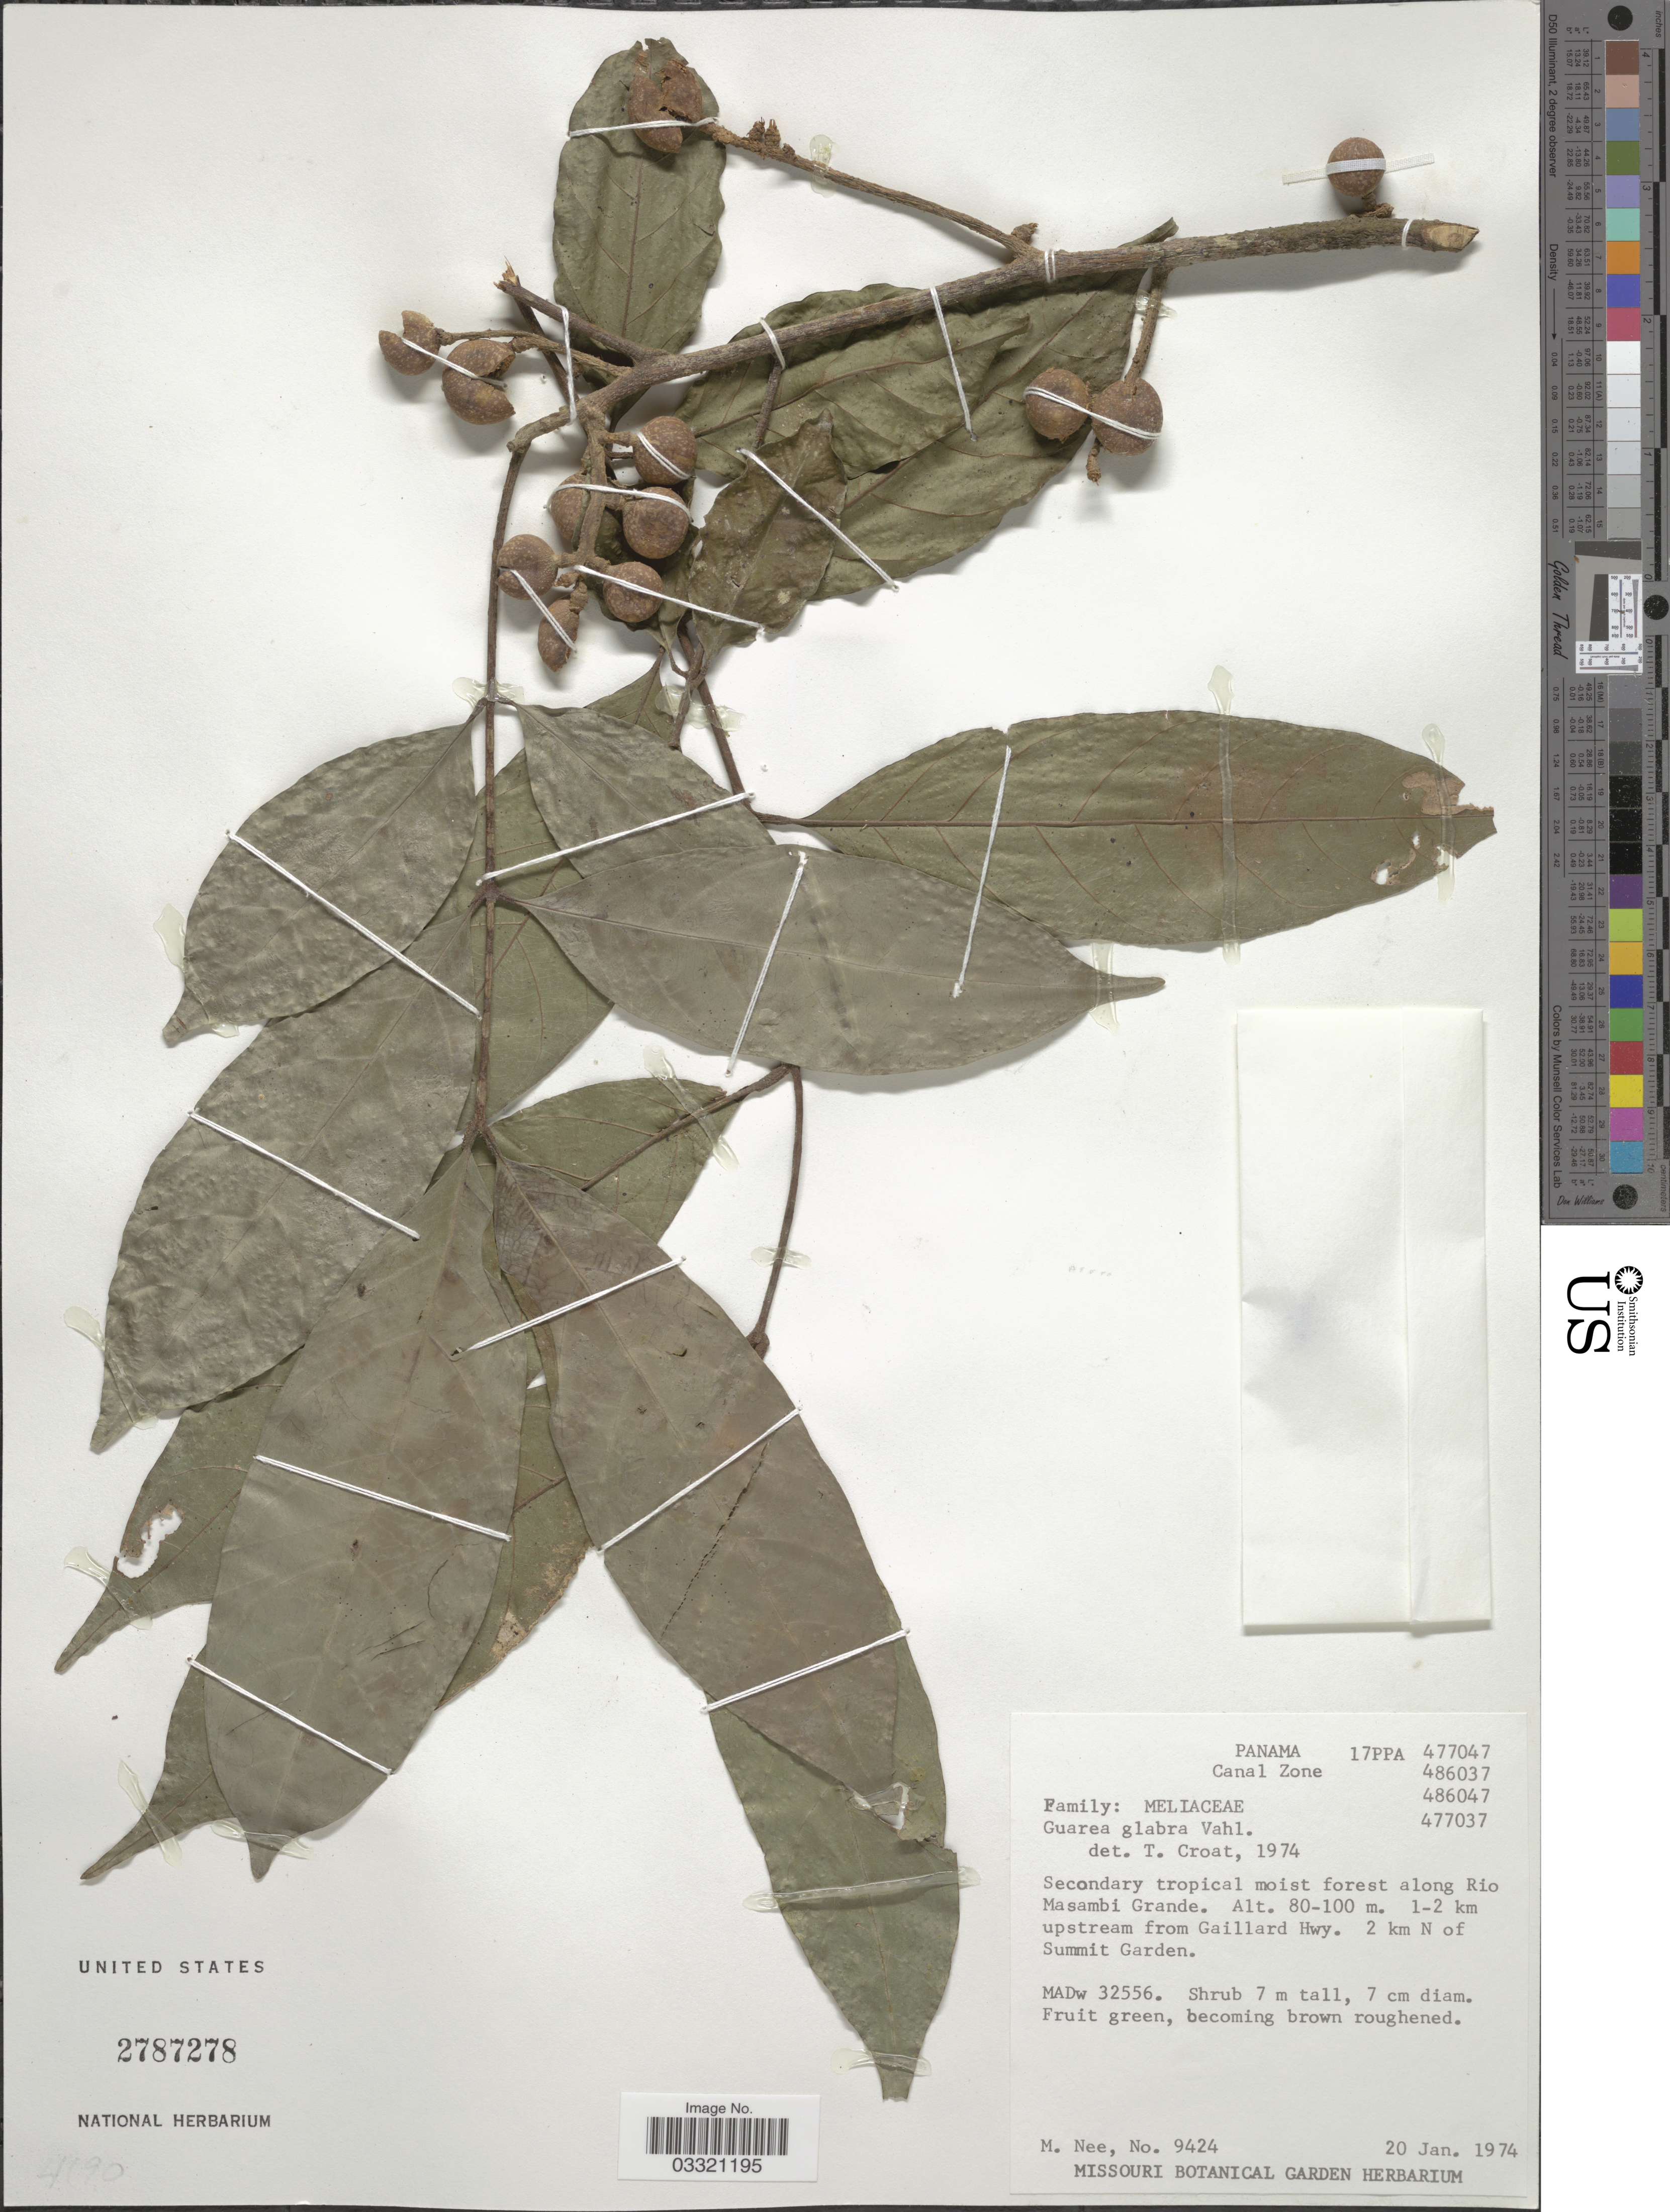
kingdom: Plantae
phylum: Tracheophyta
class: Magnoliopsida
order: Sapindales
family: Meliaceae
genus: Guarea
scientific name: Guarea glabra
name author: Vahl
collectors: M. Nee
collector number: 9424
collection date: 1974-01-20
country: Panama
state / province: Colón / Panamá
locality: Canal Zone. Secondary tropical moist forest along Rio Masambi Grande. 1-2 km upstream from Gaillard Hwy. 2 km N of Summit Garden.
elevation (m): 80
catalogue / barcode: US 2787278